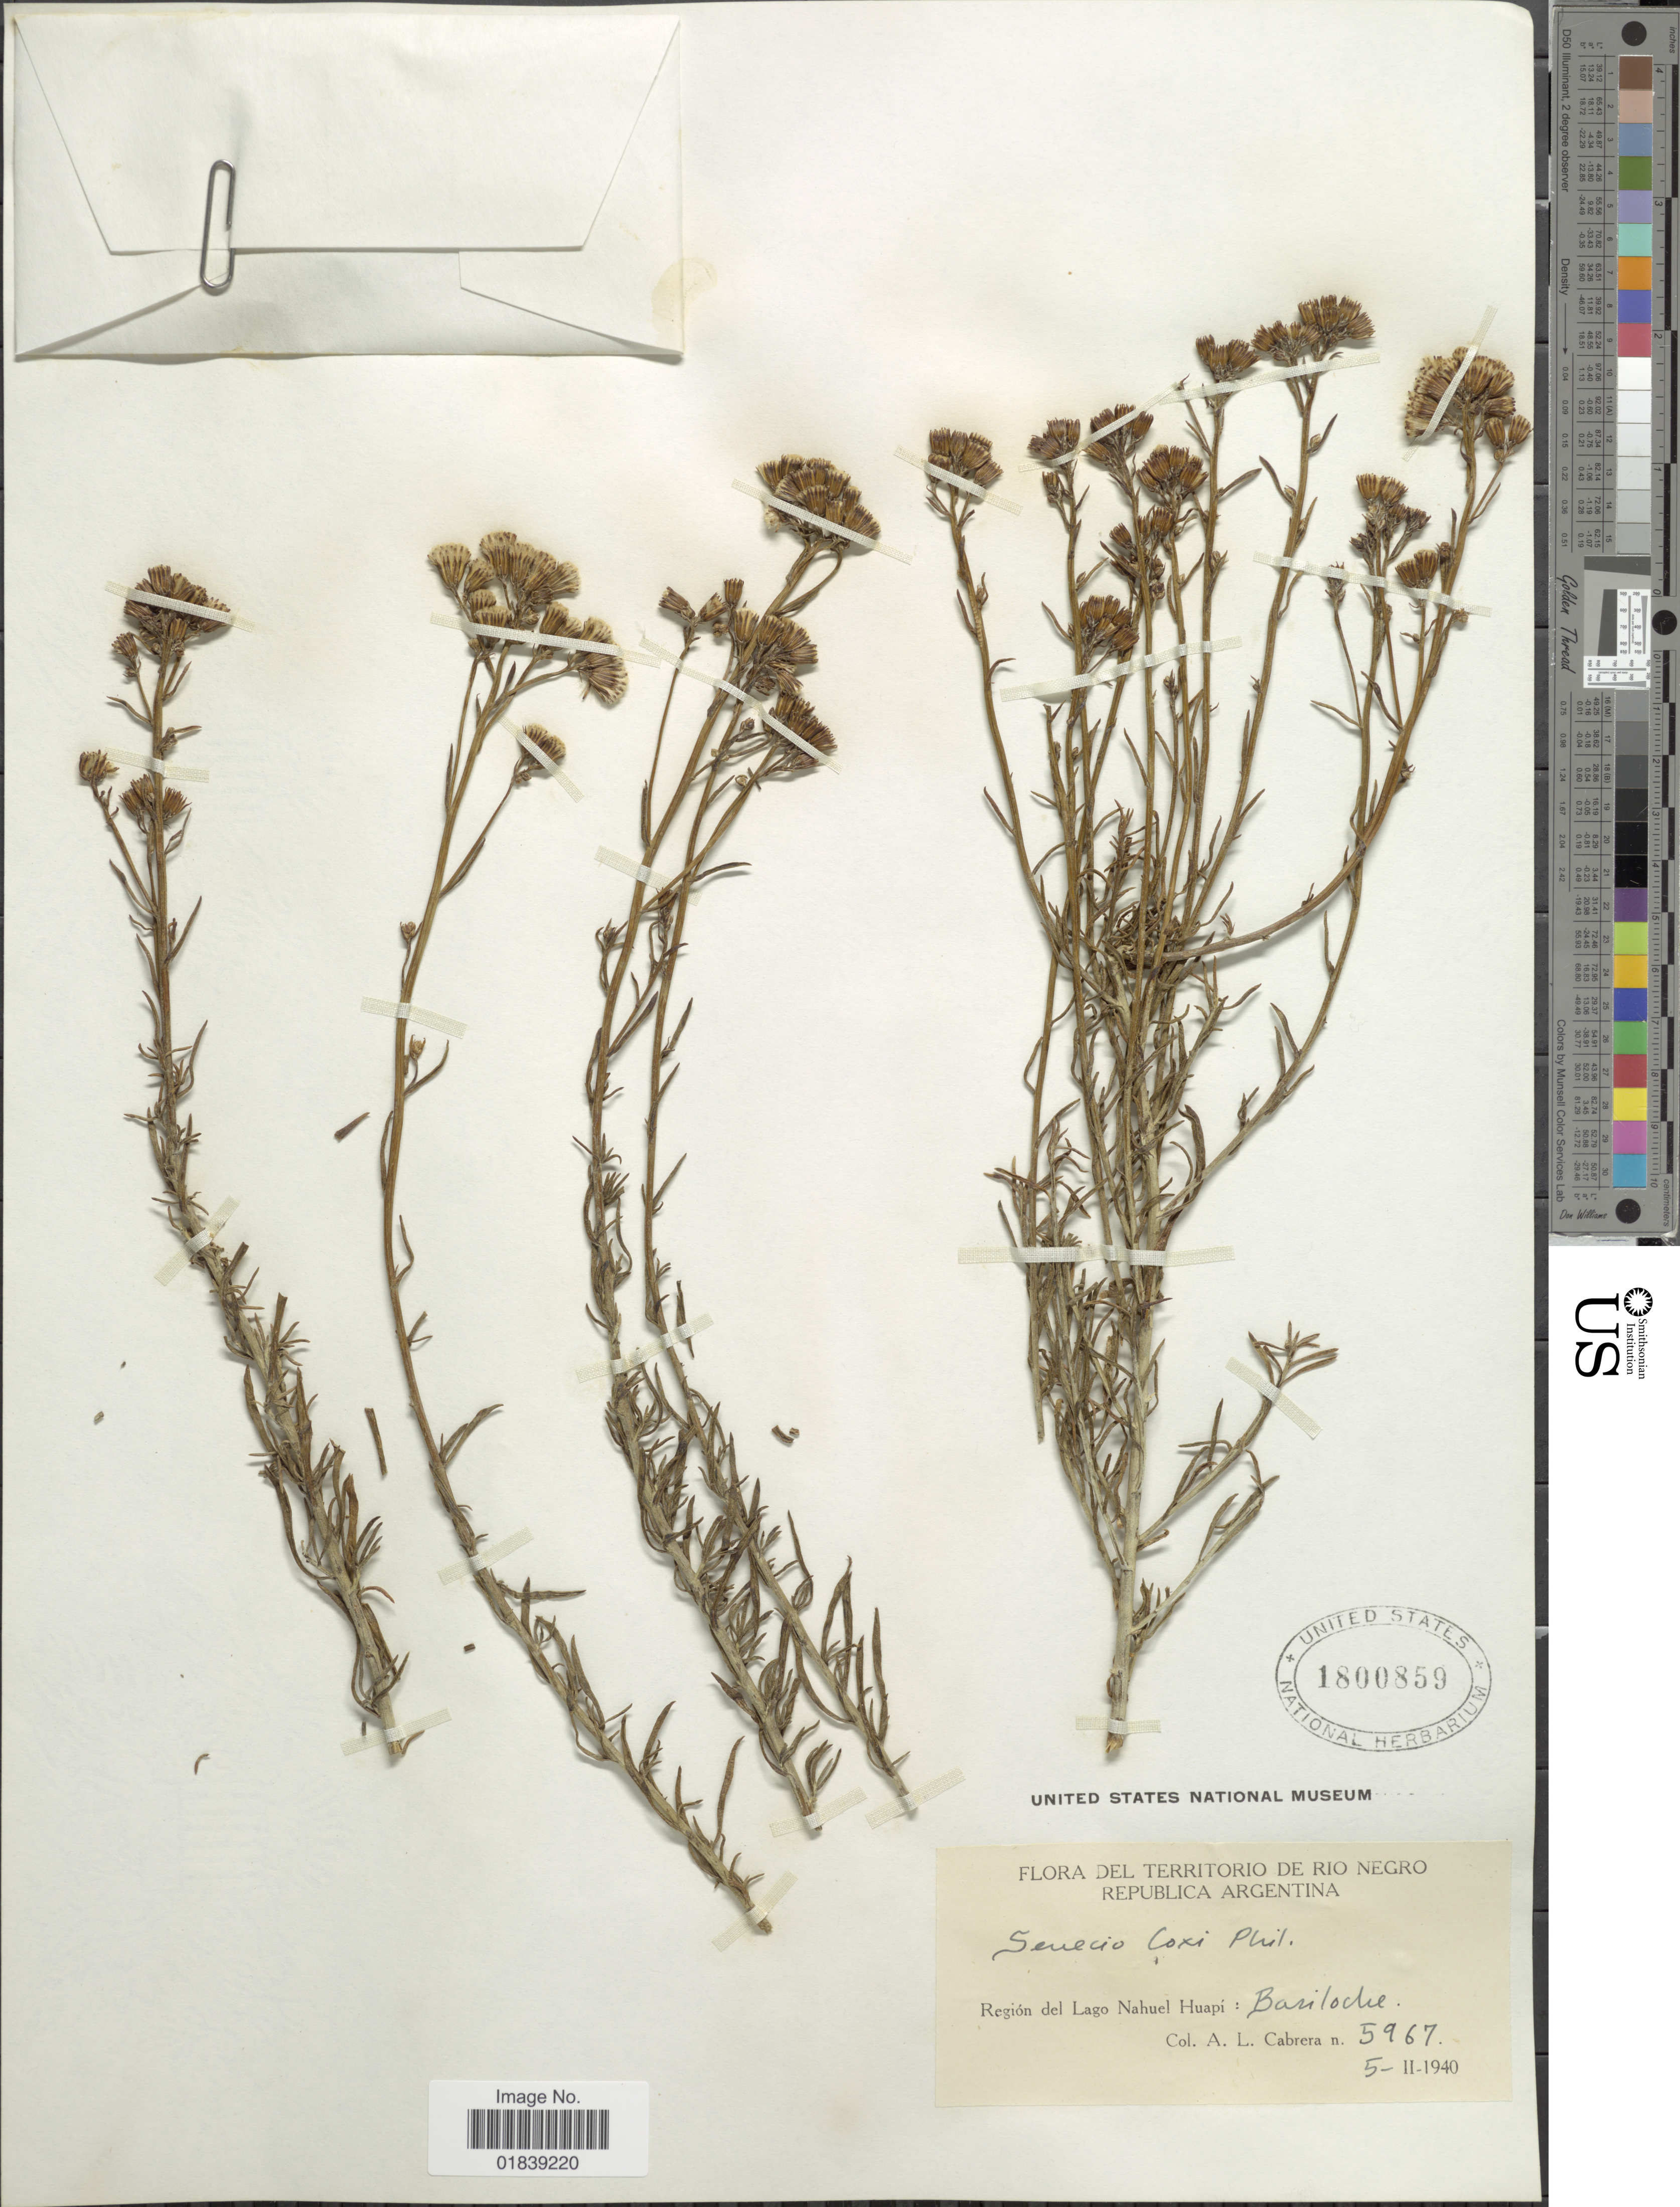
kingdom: Plantae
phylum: Tracheophyta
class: Magnoliopsida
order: Asterales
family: Asteraceae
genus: Senecio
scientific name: Senecio coxii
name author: Phil.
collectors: A. L. Cabrera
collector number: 5967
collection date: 1940-02-05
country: Argentina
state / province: Rio Negro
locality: Republica Argentina, Region del Lago Nahuel Huapi, Bariloche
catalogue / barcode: US 1800859